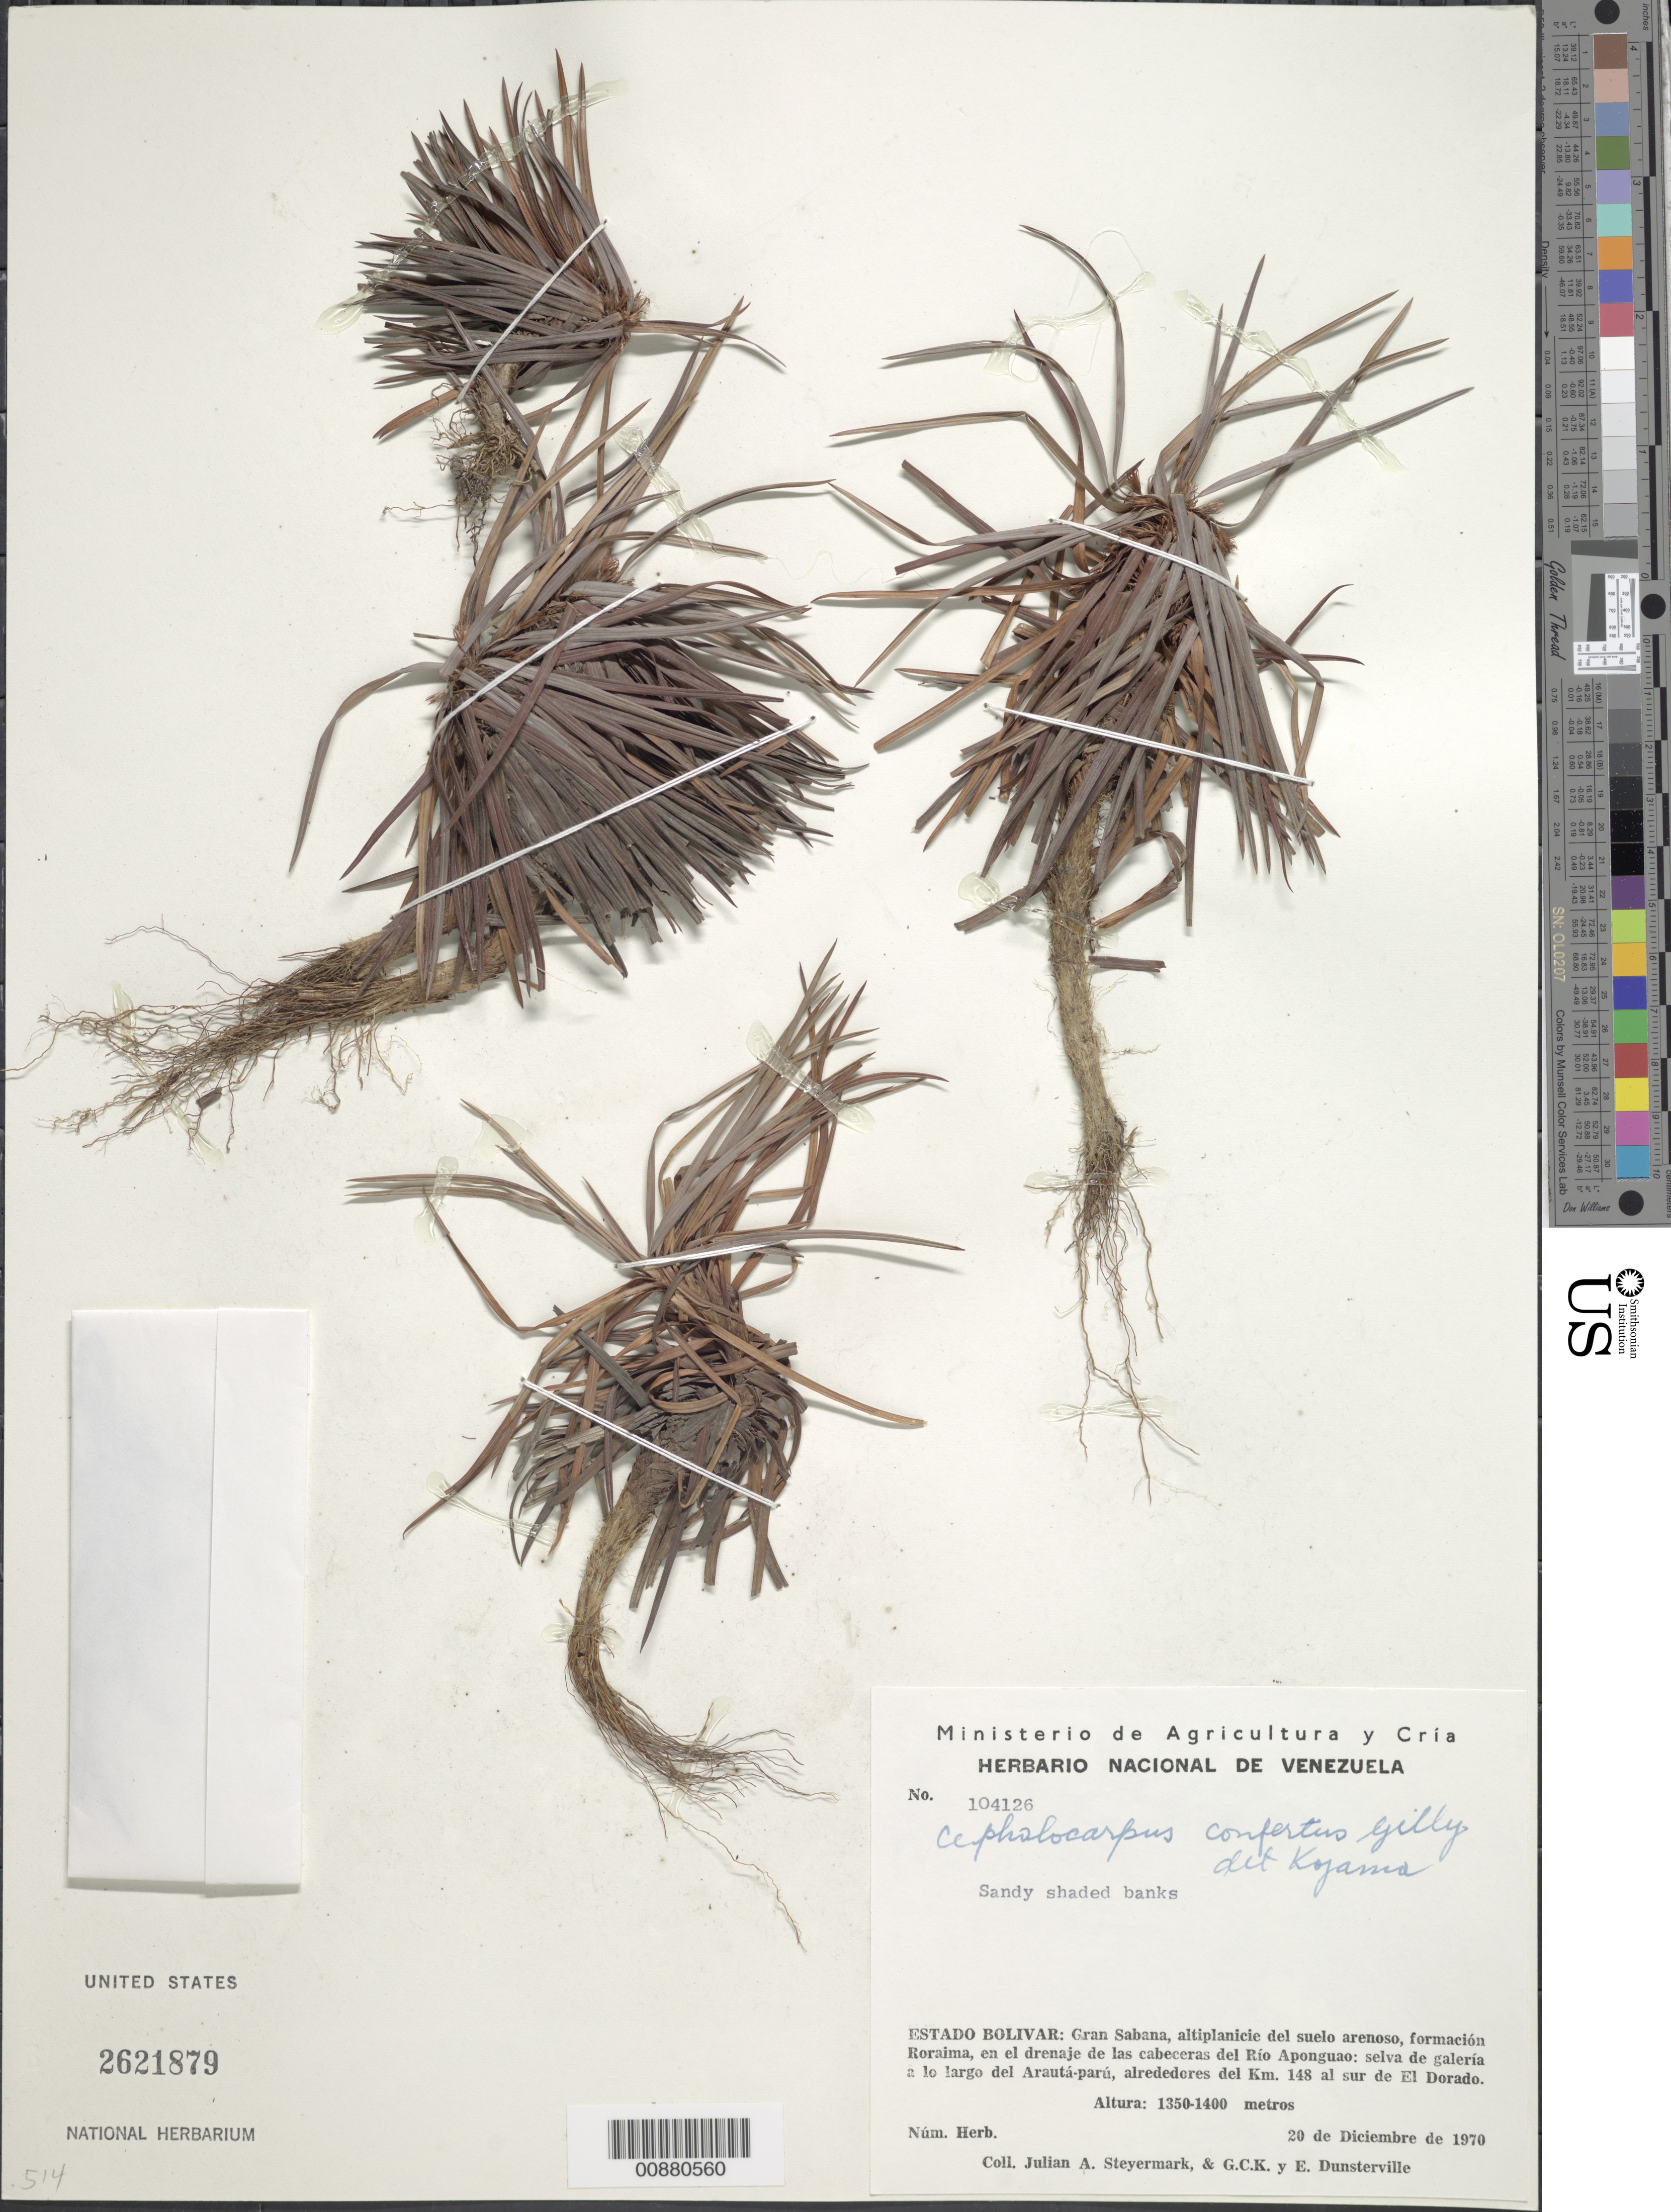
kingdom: Plantae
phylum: Tracheophyta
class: Liliopsida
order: Poales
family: Cyperaceae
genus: Cephalocarpus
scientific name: Cephalocarpus confertus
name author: Gilly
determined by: Koyama, Tetsuo M.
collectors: J. Steyermark, G. C. K. Dunsterville & E. Dunsterville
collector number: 104126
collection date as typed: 20-Dec-70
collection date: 1970-12-20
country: Venezuela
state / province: Bolívar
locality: Gran Sabana, formación Roraima, drenaje de Río Aponguao, NE Arautá-parú y km 148 S de El Dorado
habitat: Sandy shaded banks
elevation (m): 1350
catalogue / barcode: US 2621879